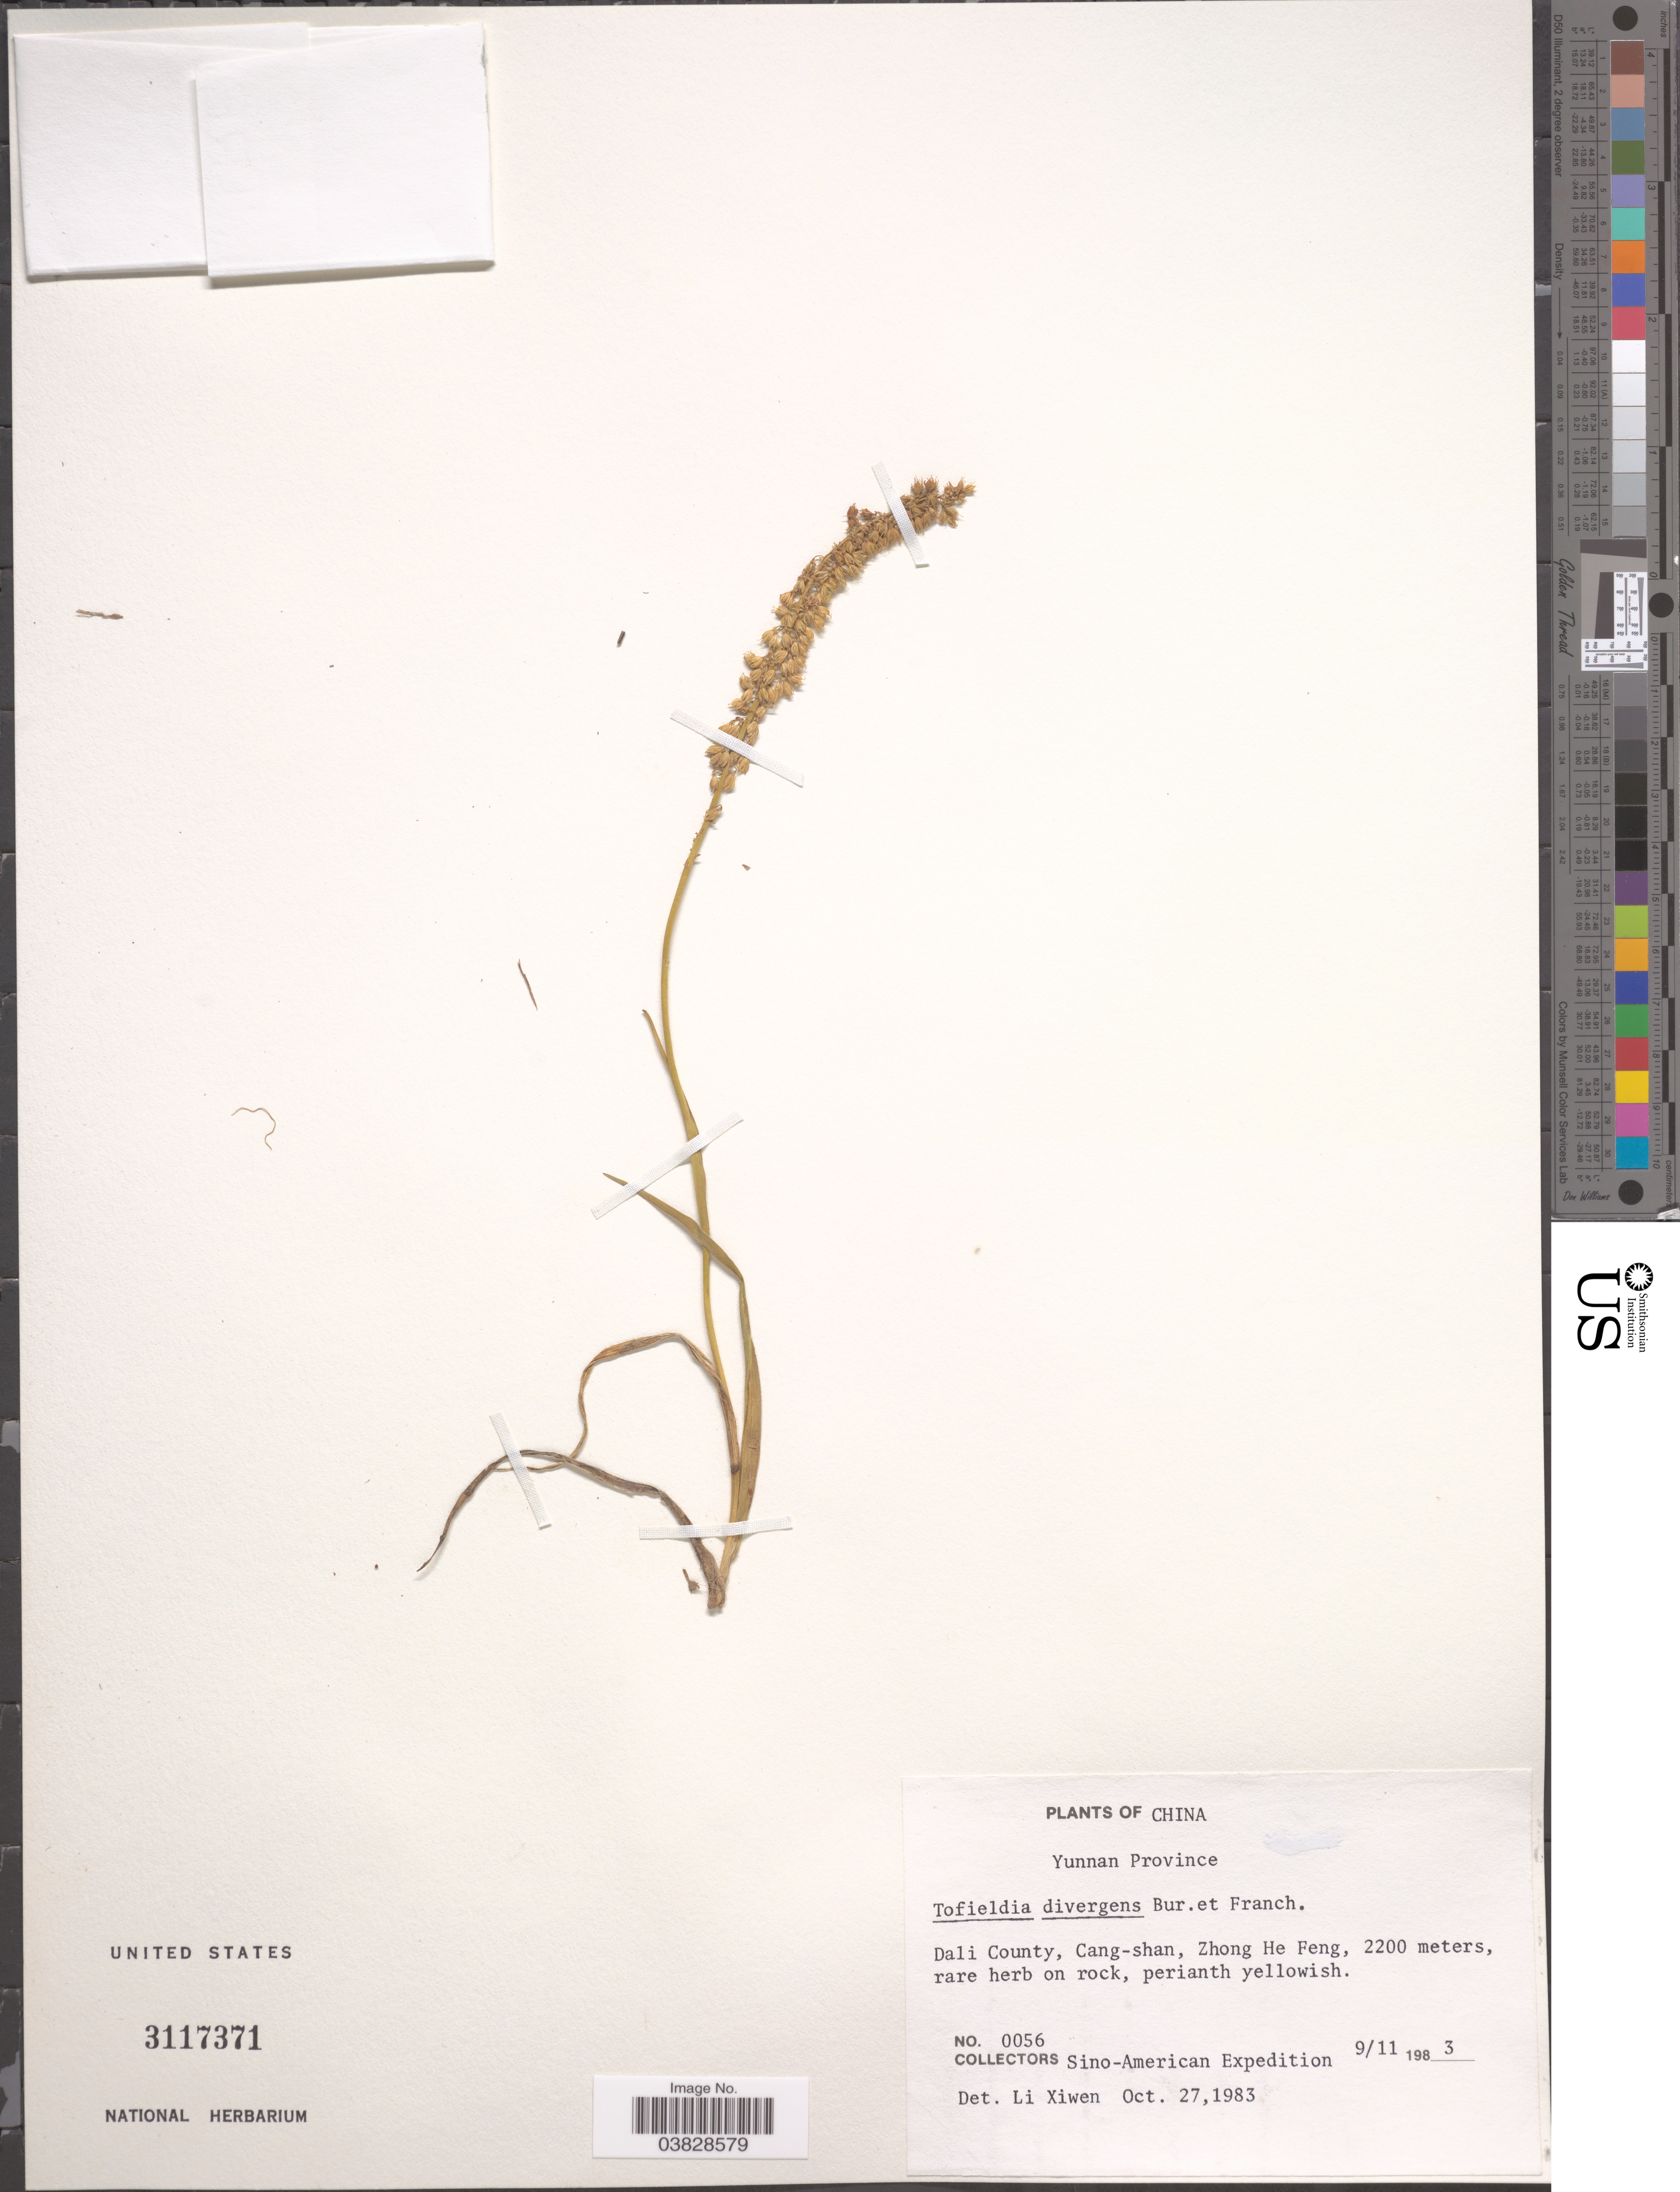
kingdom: Plantae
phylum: Tracheophyta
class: Liliopsida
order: Alismatales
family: Tofieldiaceae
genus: Tofieldia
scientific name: Tofieldia divergens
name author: Bureau & Franch.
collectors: Sino-American Expedition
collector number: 0056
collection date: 1983-11-09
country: China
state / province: Yunnan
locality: Dali County, Cang-shan, Zhong He Feng.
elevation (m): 2200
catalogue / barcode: US 3117371